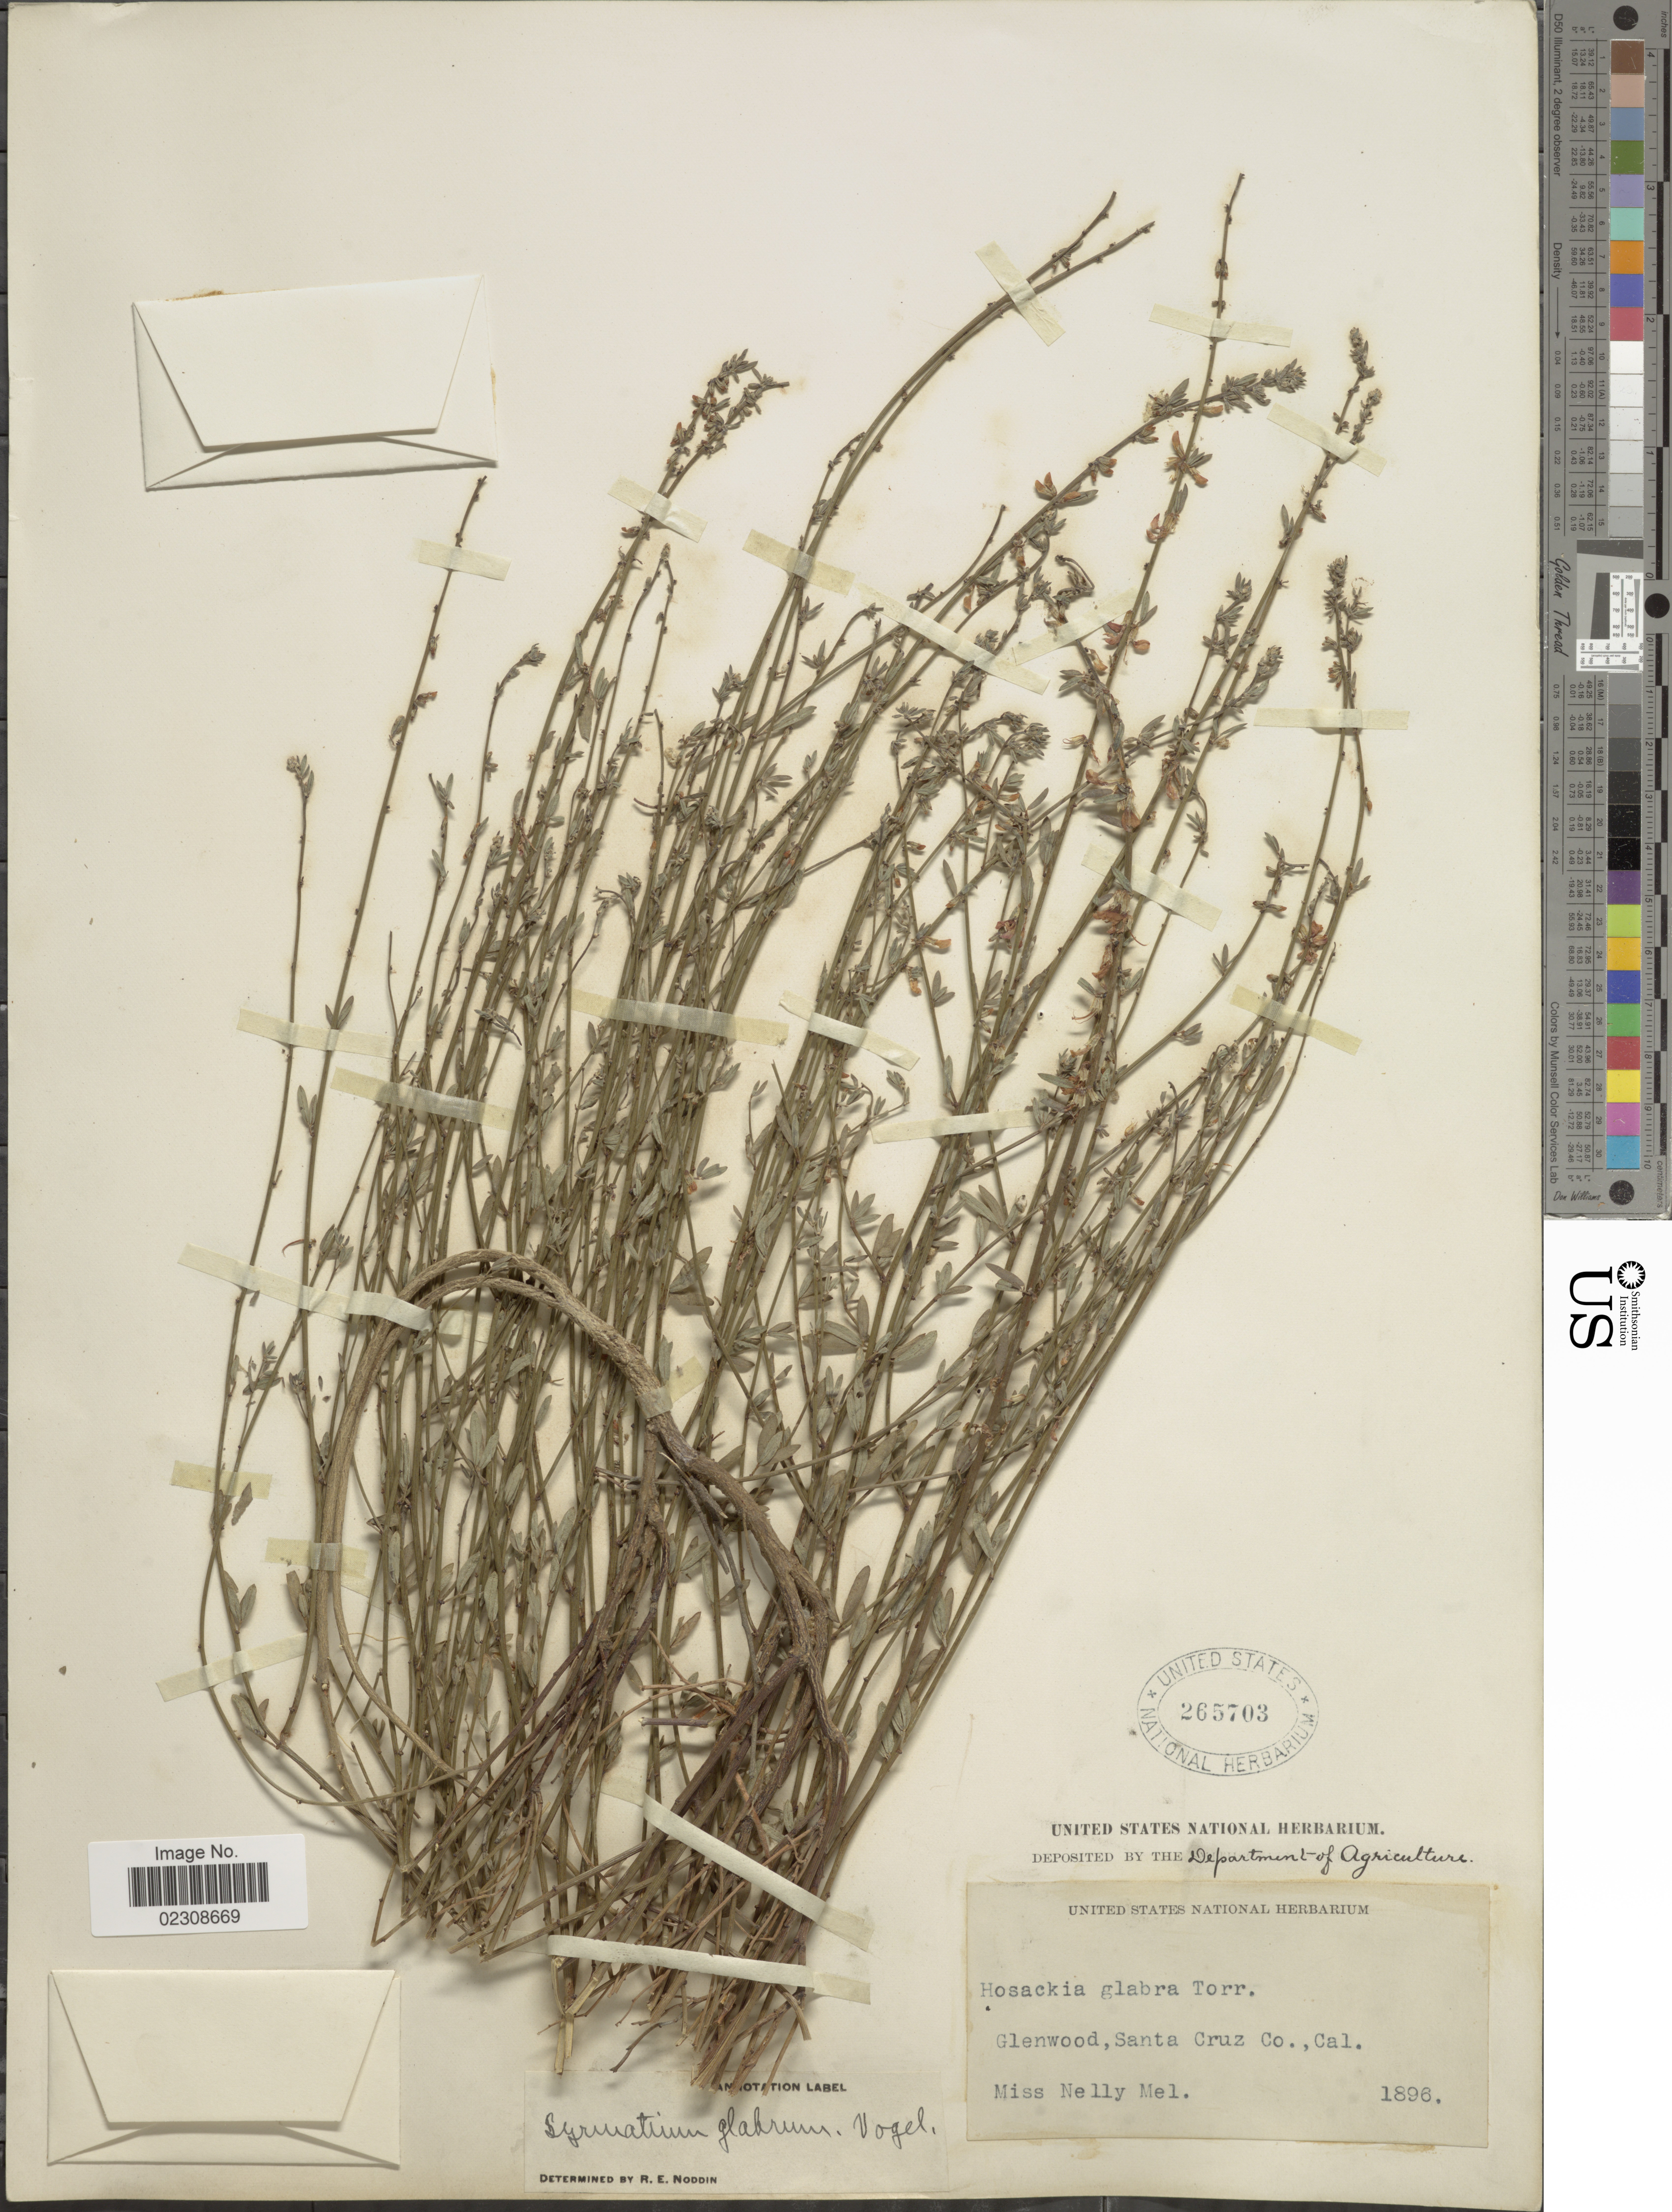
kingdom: Plantae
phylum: Tracheophyta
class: Magnoliopsida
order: Fabales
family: Fabaceae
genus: Syrmatium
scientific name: Syrmatium glabrum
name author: Vogel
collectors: N. Mel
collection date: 1896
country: United States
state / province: California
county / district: Santa Cruz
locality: Glenwood, Santa Cruz Co., Cal.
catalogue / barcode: US 265703